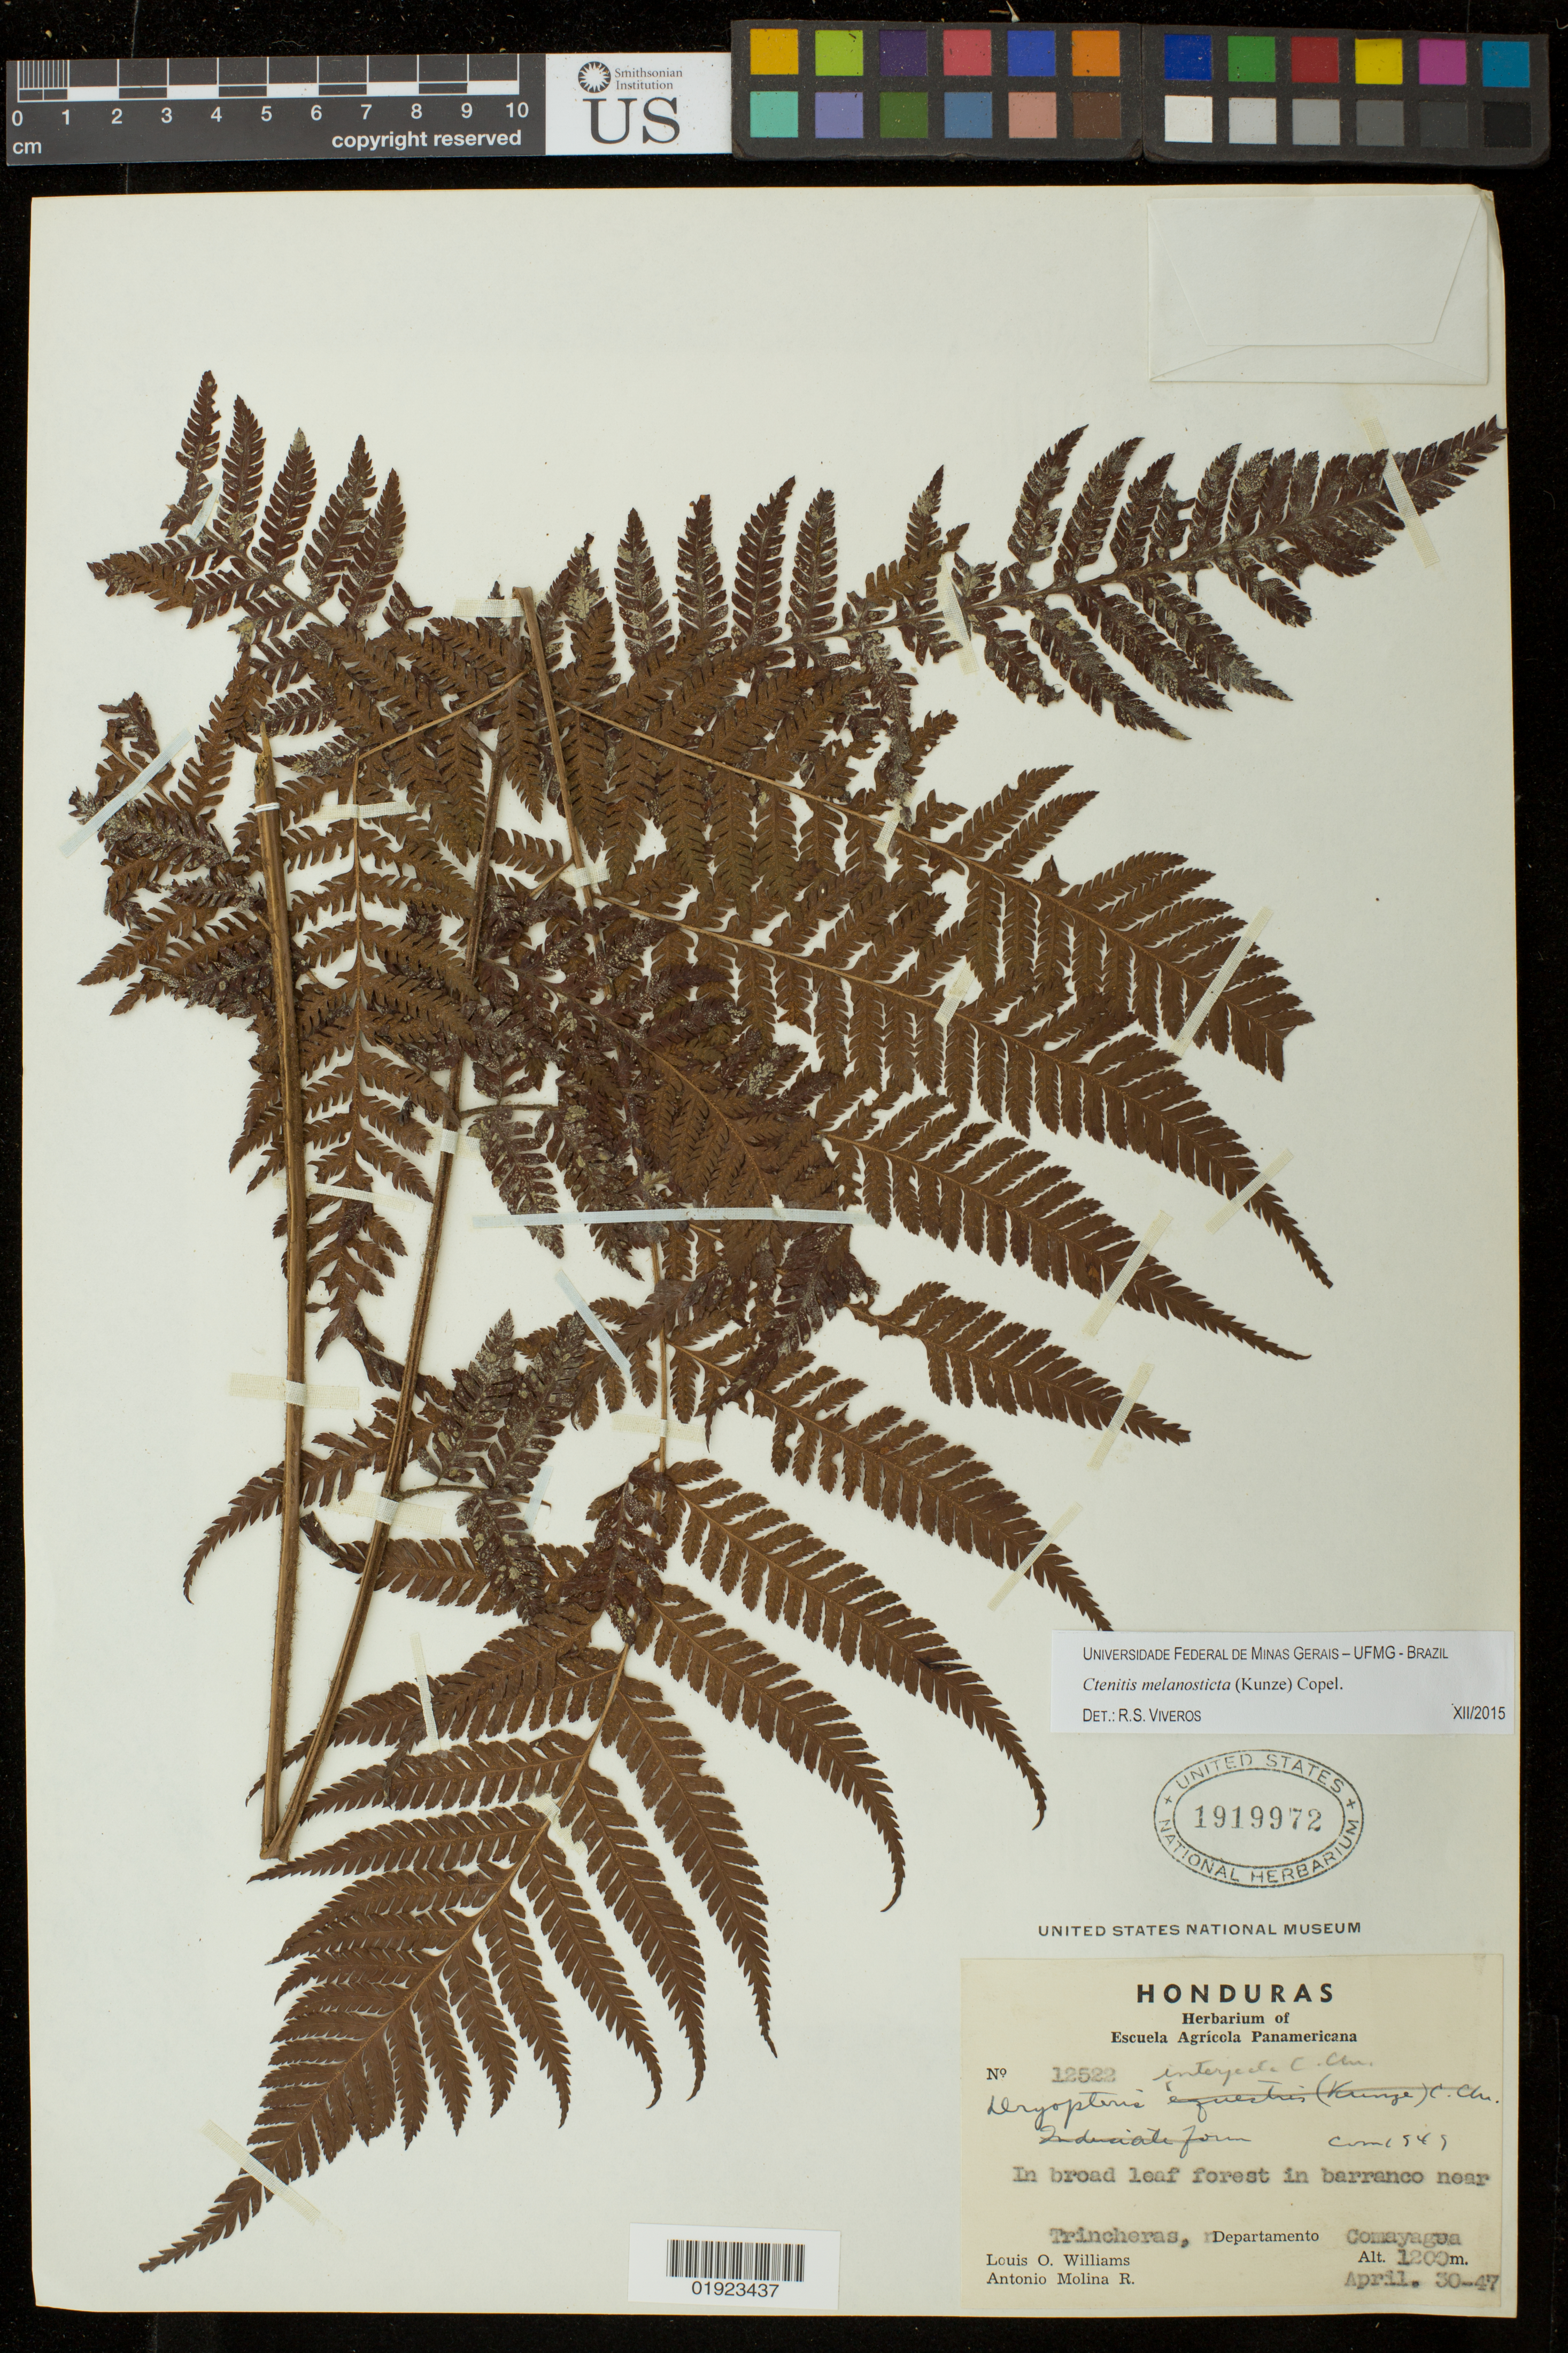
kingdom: Plantae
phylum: Tracheophyta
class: Polypodiopsida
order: Polypodiales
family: Dryopteridaceae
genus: Ctenitis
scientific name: Ctenitis melanosticta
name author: (Kunze) Copel.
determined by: Viveros, R. S.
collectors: L. O. Williams & A. Molina R.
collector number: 12522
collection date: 1947-04-30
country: Honduras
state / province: Comayagua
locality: Trincheras.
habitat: In broad leaf forest in barranco.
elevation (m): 1200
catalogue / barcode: US 1919972